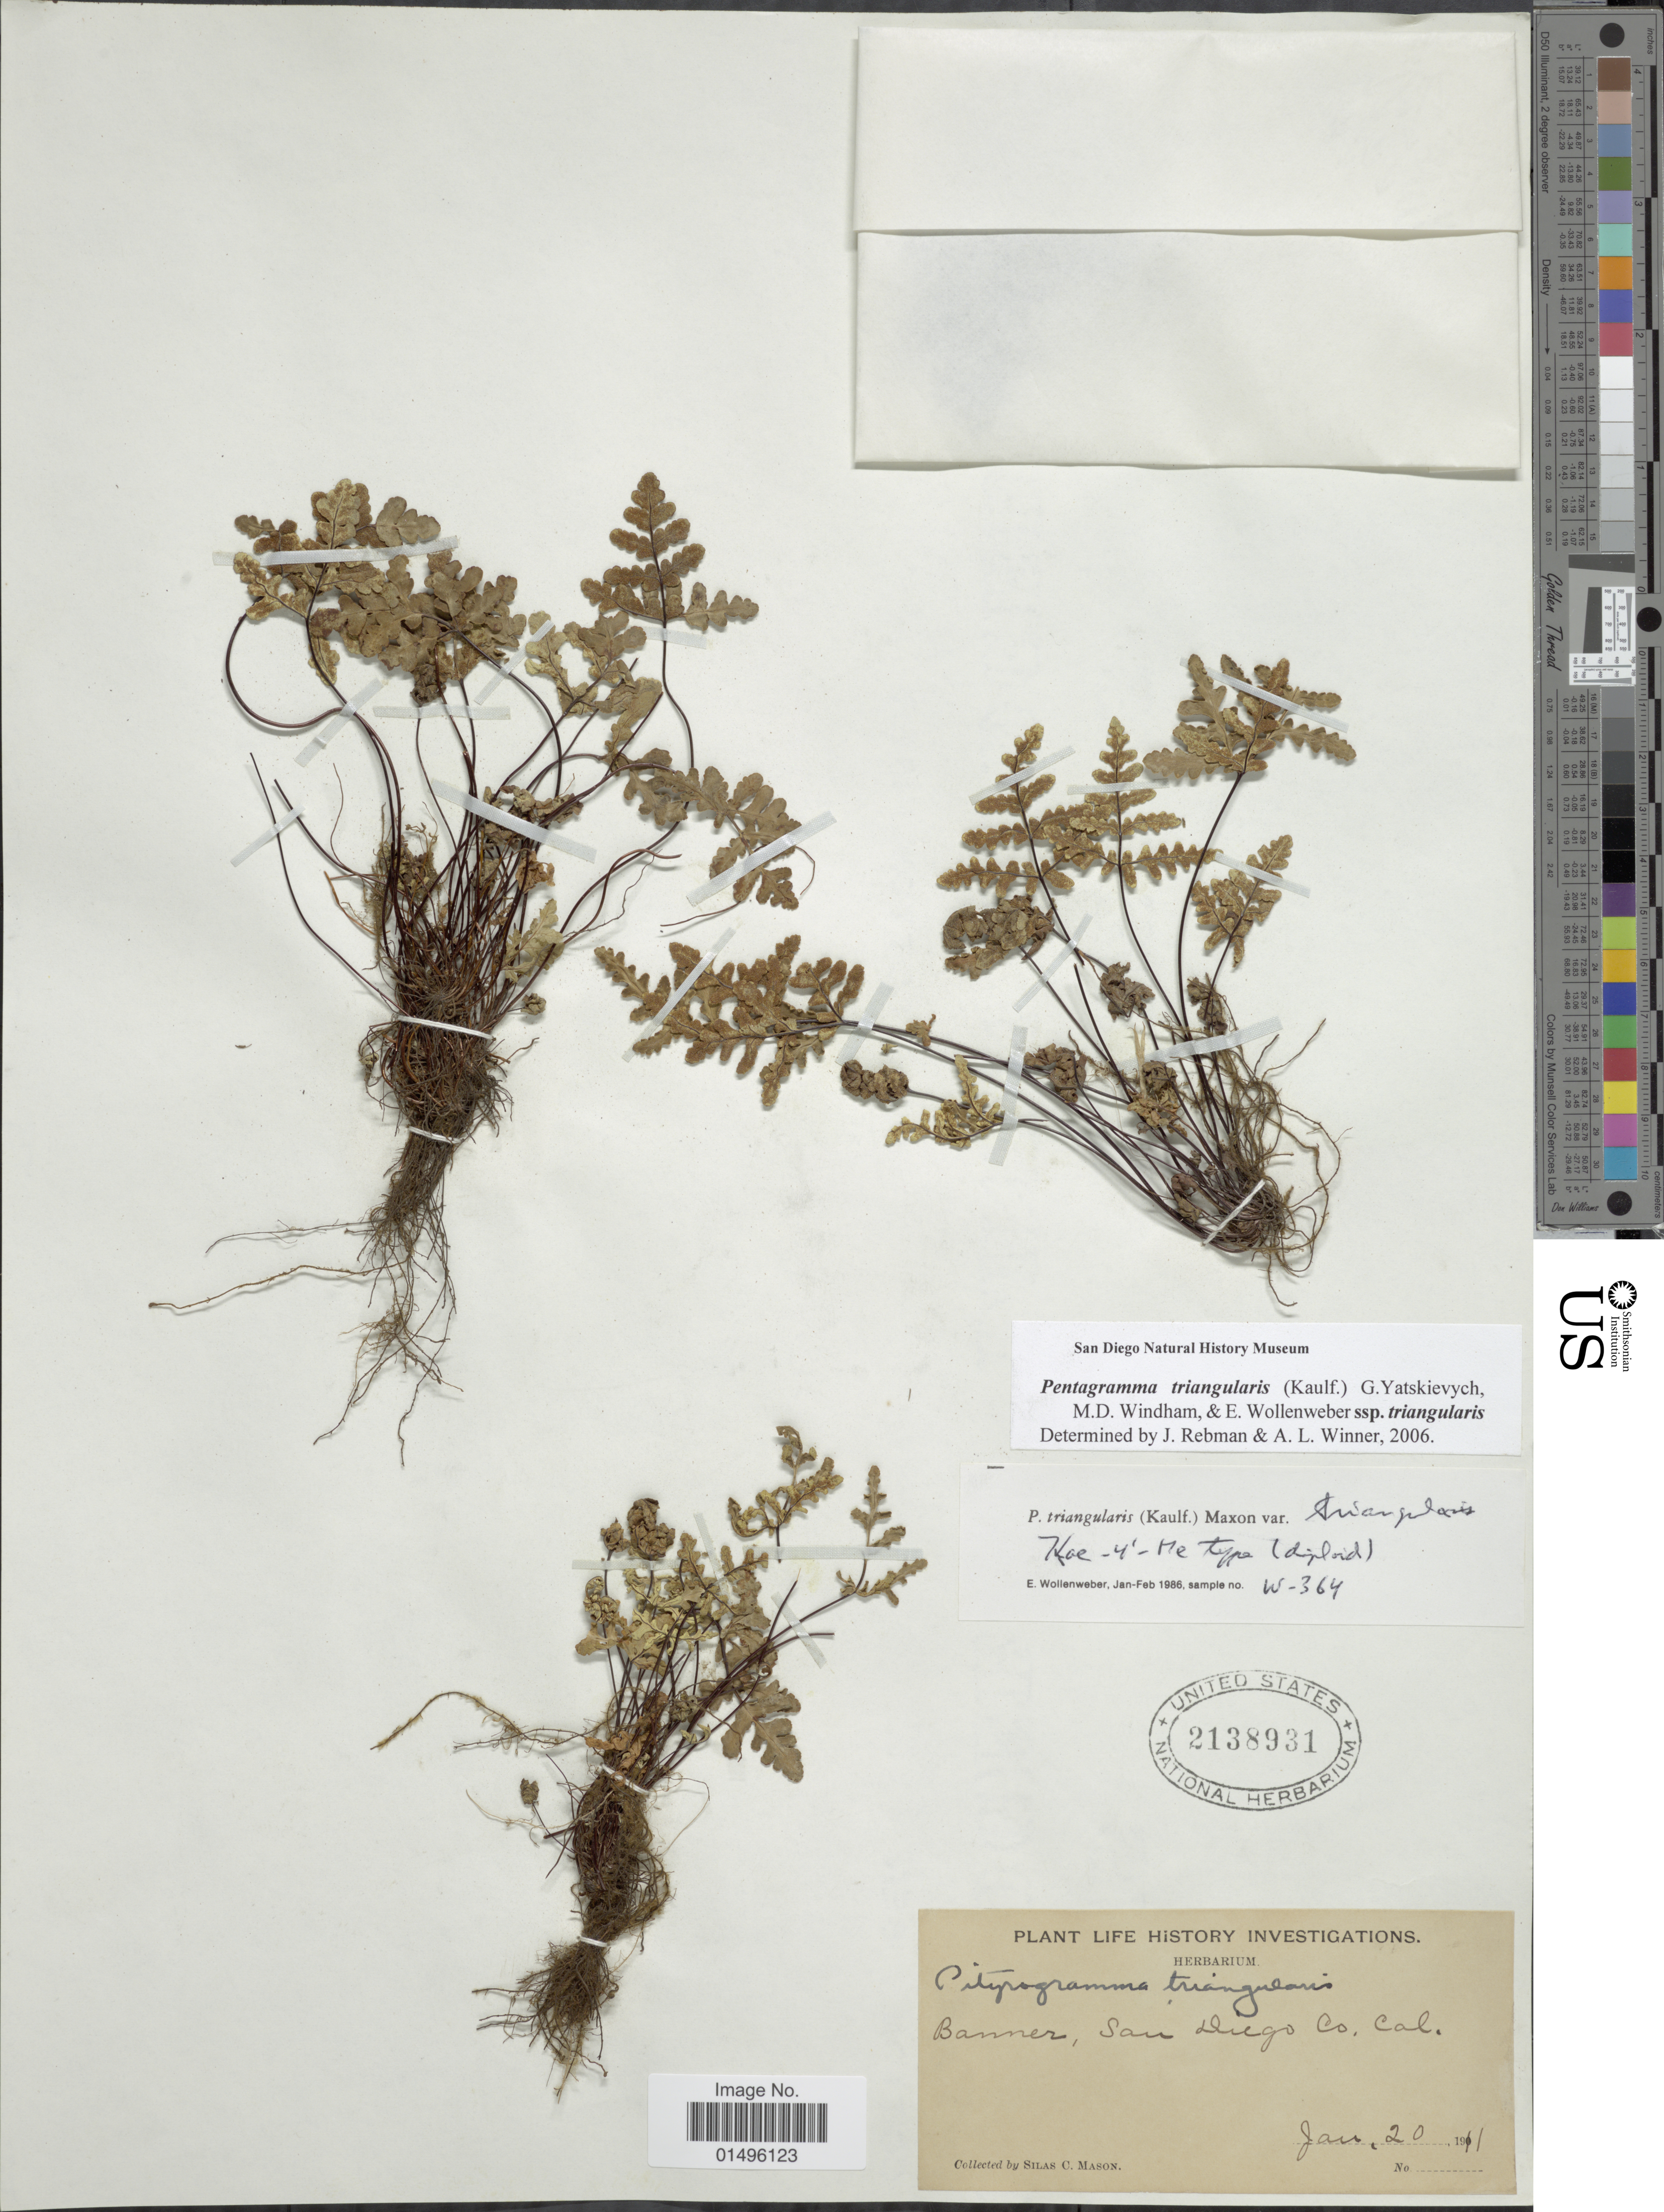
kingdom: Plantae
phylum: Tracheophyta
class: Polypodiopsida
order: Polypodiales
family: Pteridaceae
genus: Pentagramma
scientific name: Pentagramma triangularis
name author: (Kaulf.) Yatsk. et al.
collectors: S. Mason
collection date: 1911-01-20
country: United States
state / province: California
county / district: San Diego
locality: California, Banner, San Diego Co.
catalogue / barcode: US 2138931